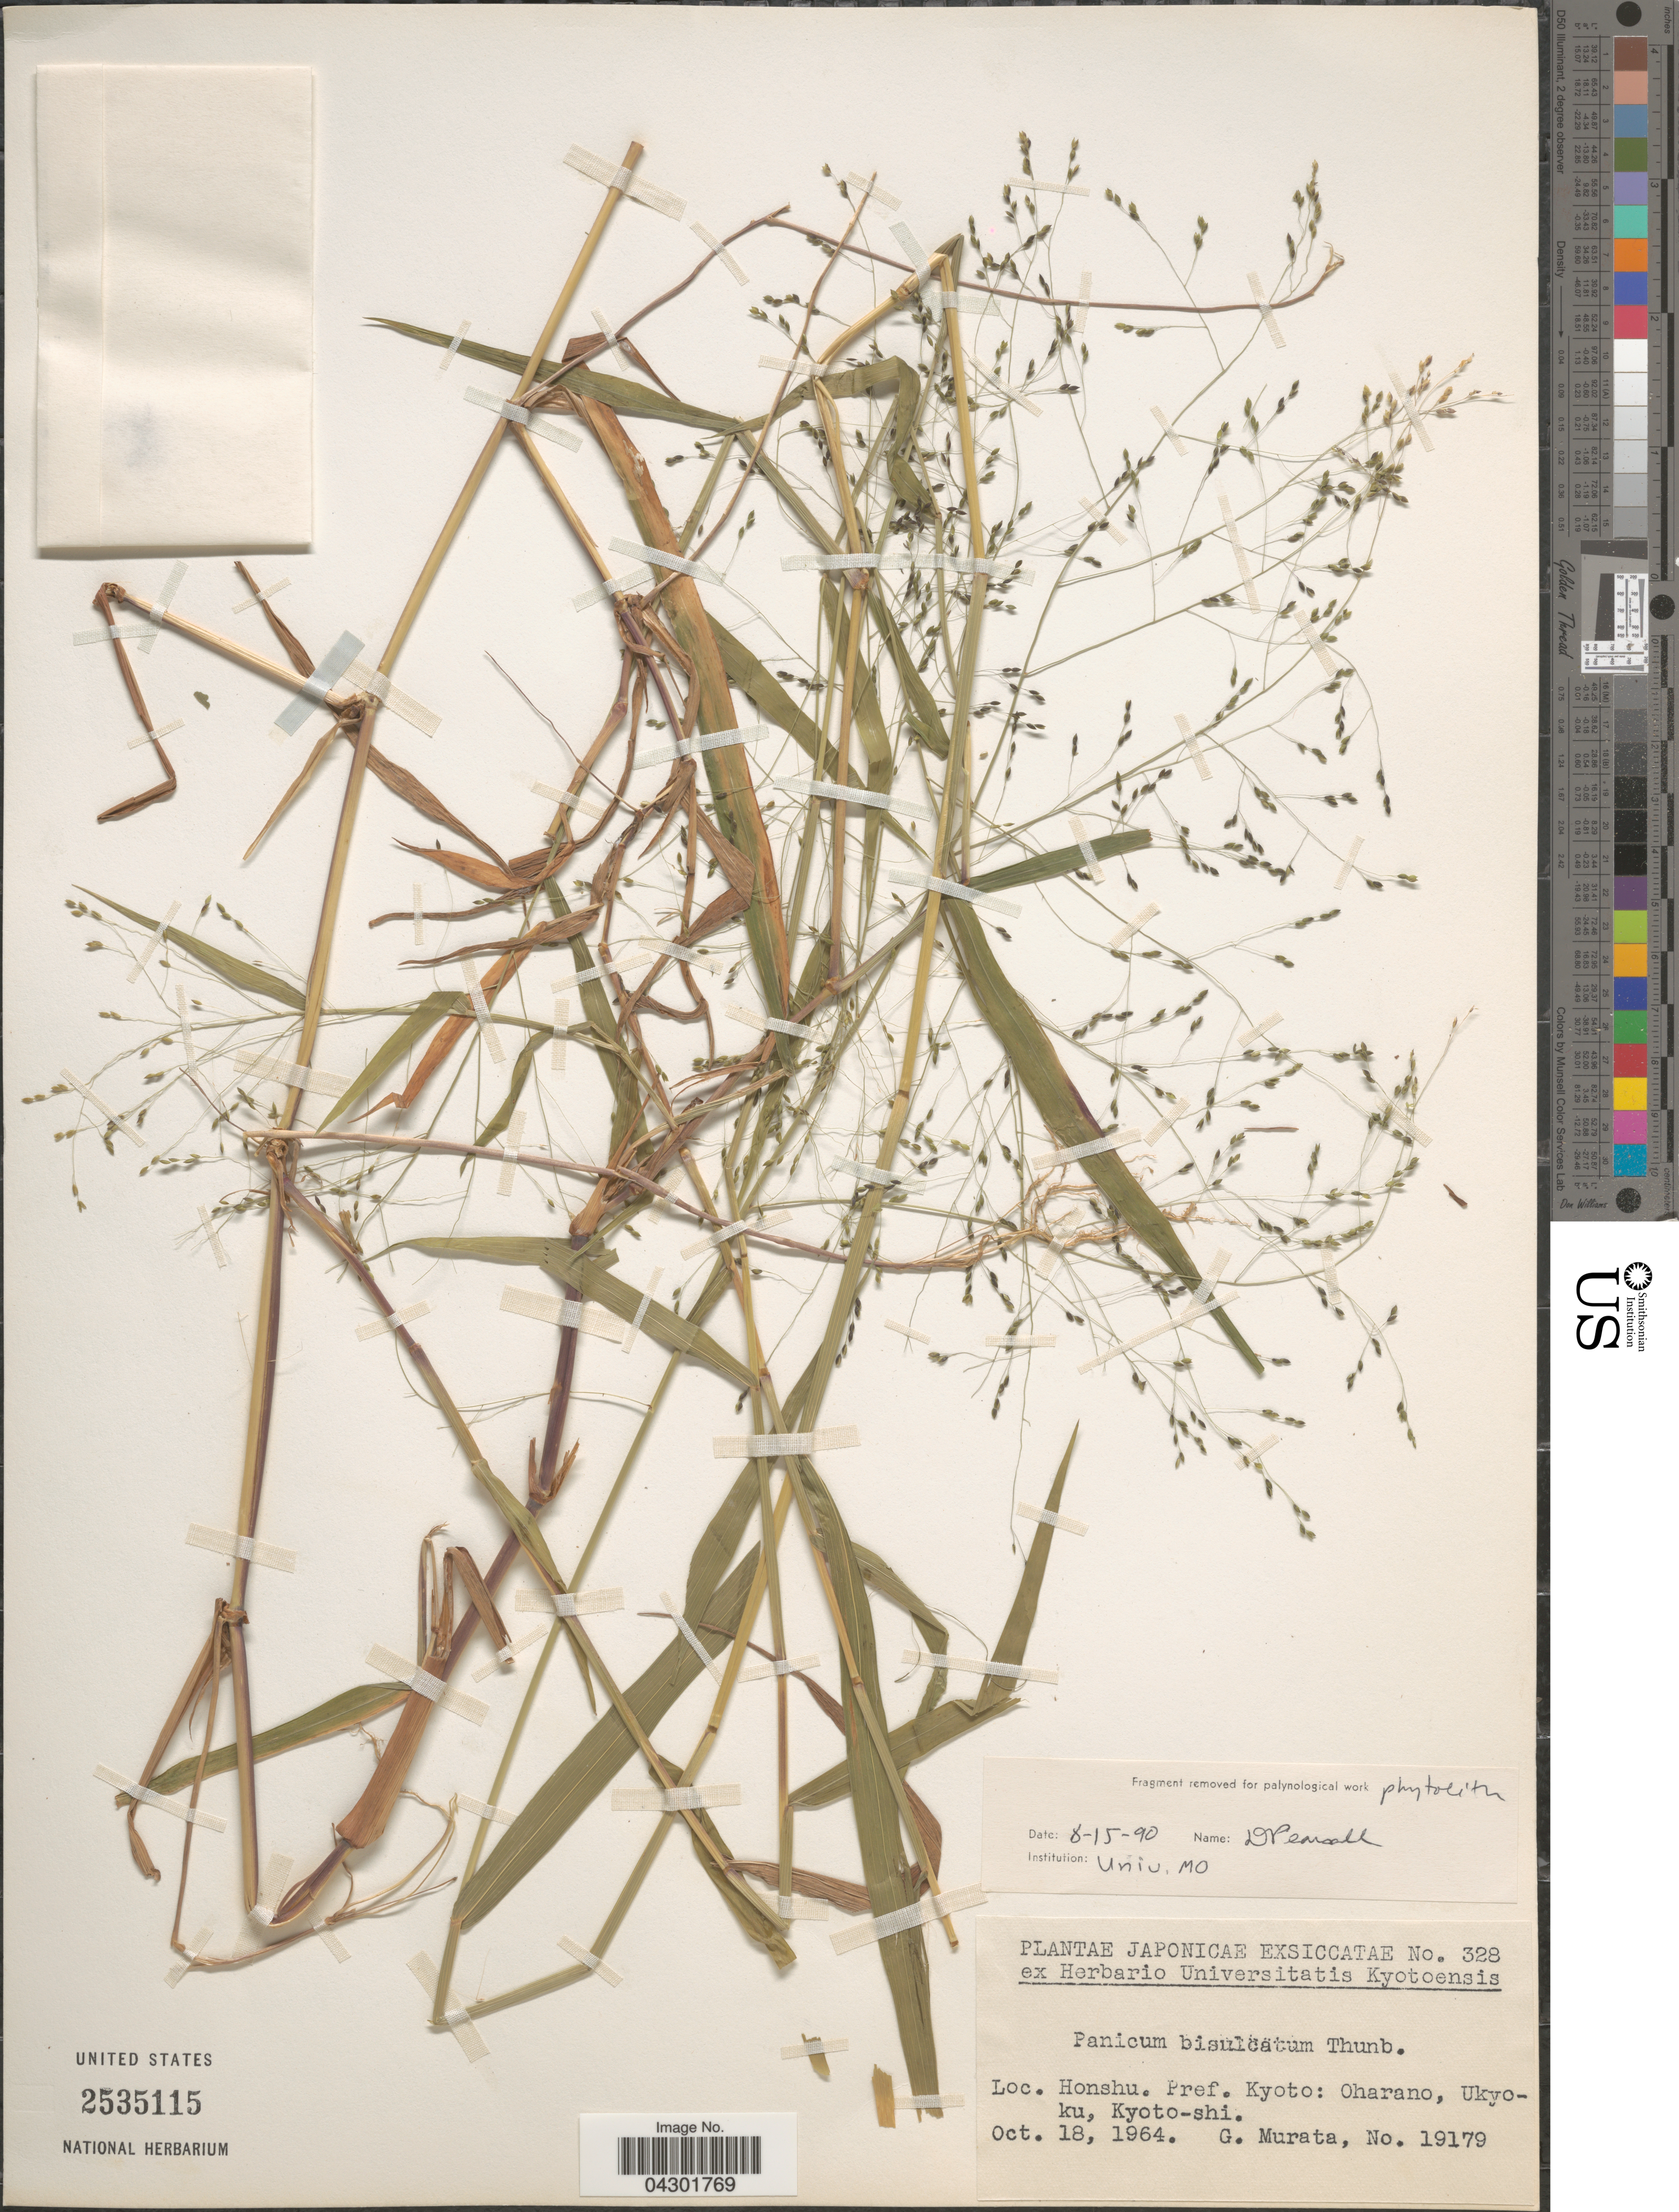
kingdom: Plantae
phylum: Tracheophyta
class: Liliopsida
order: Poales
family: Poaceae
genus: Panicum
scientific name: Panicum bisulcatum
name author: Thunb.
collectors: G. Murata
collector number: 19179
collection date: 1964-10-18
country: Japan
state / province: Kyoto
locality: Japonicae Exsiccatae. Honshu. Pref. Kyoto: Oharano, Ukyoku, Kyoto-shi.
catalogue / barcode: US 2535115